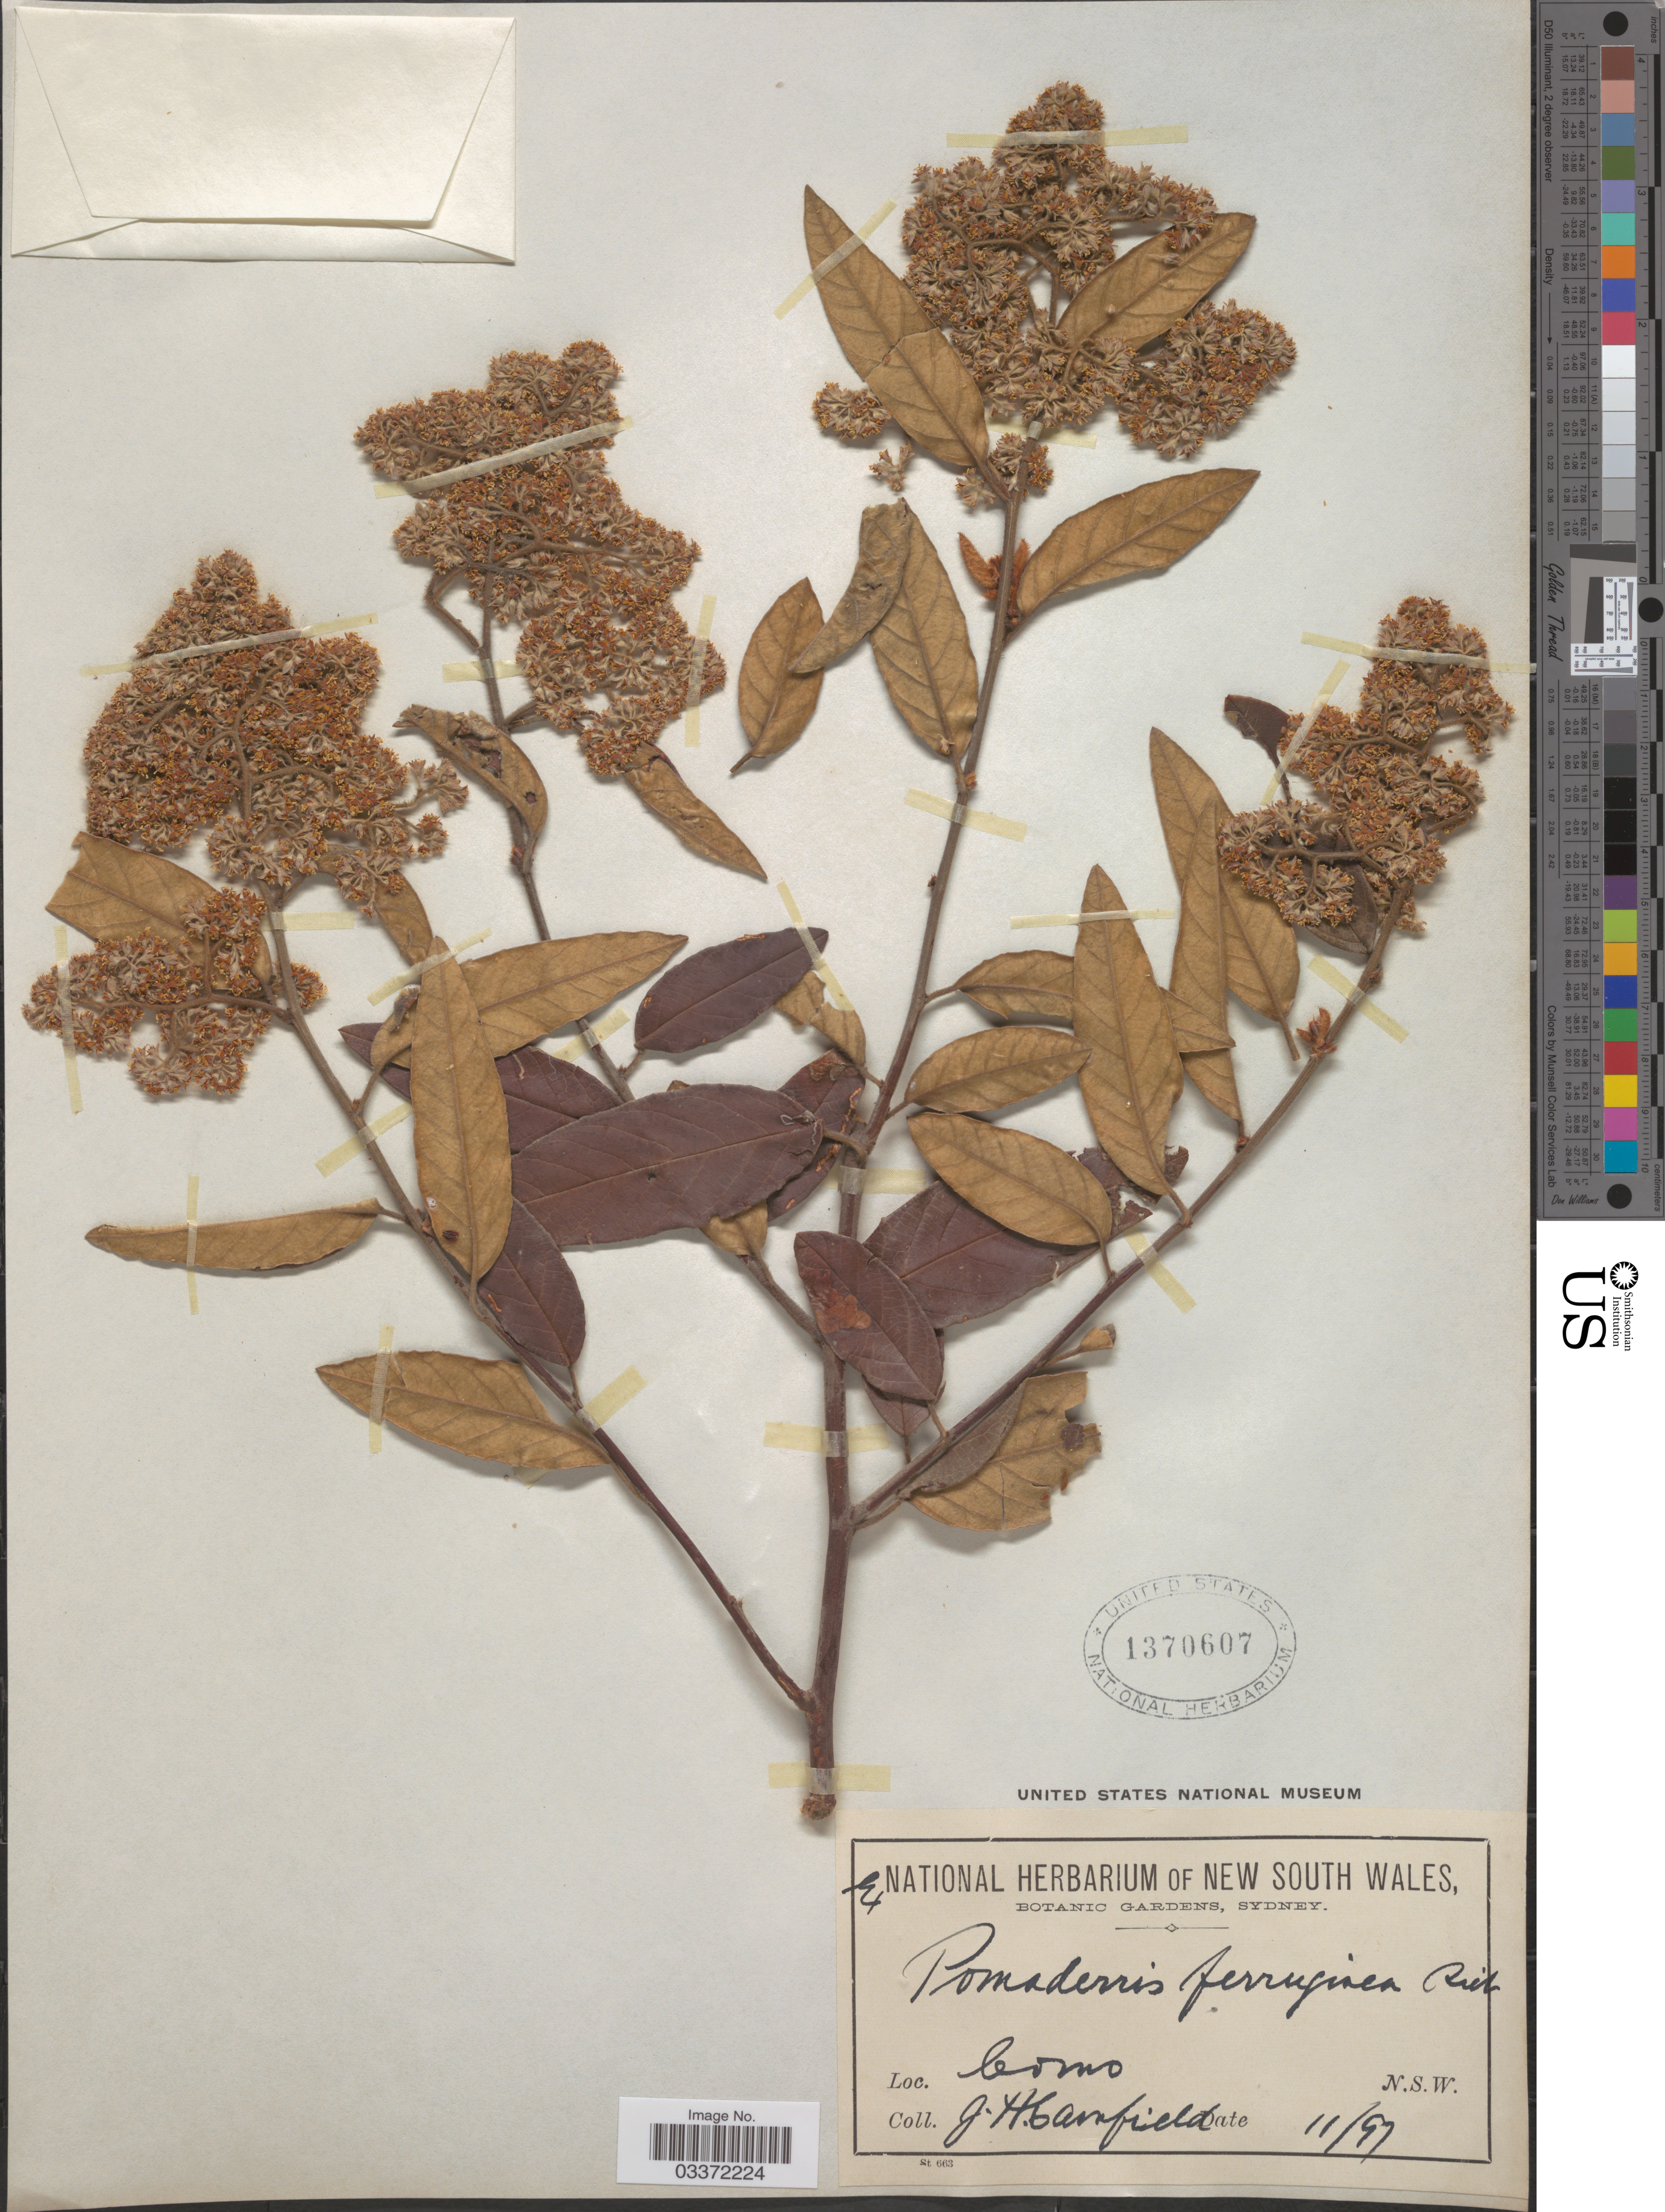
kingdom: Plantae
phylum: Tracheophyta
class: Magnoliopsida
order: Rosales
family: Rhamnaceae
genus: Pomaderris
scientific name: Pomaderris ferruginea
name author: Sieber ex DC.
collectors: J. Camfield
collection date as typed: Transcribed d/m/y: /11/97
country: Australia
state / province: New South Wales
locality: Como.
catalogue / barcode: US 1370607